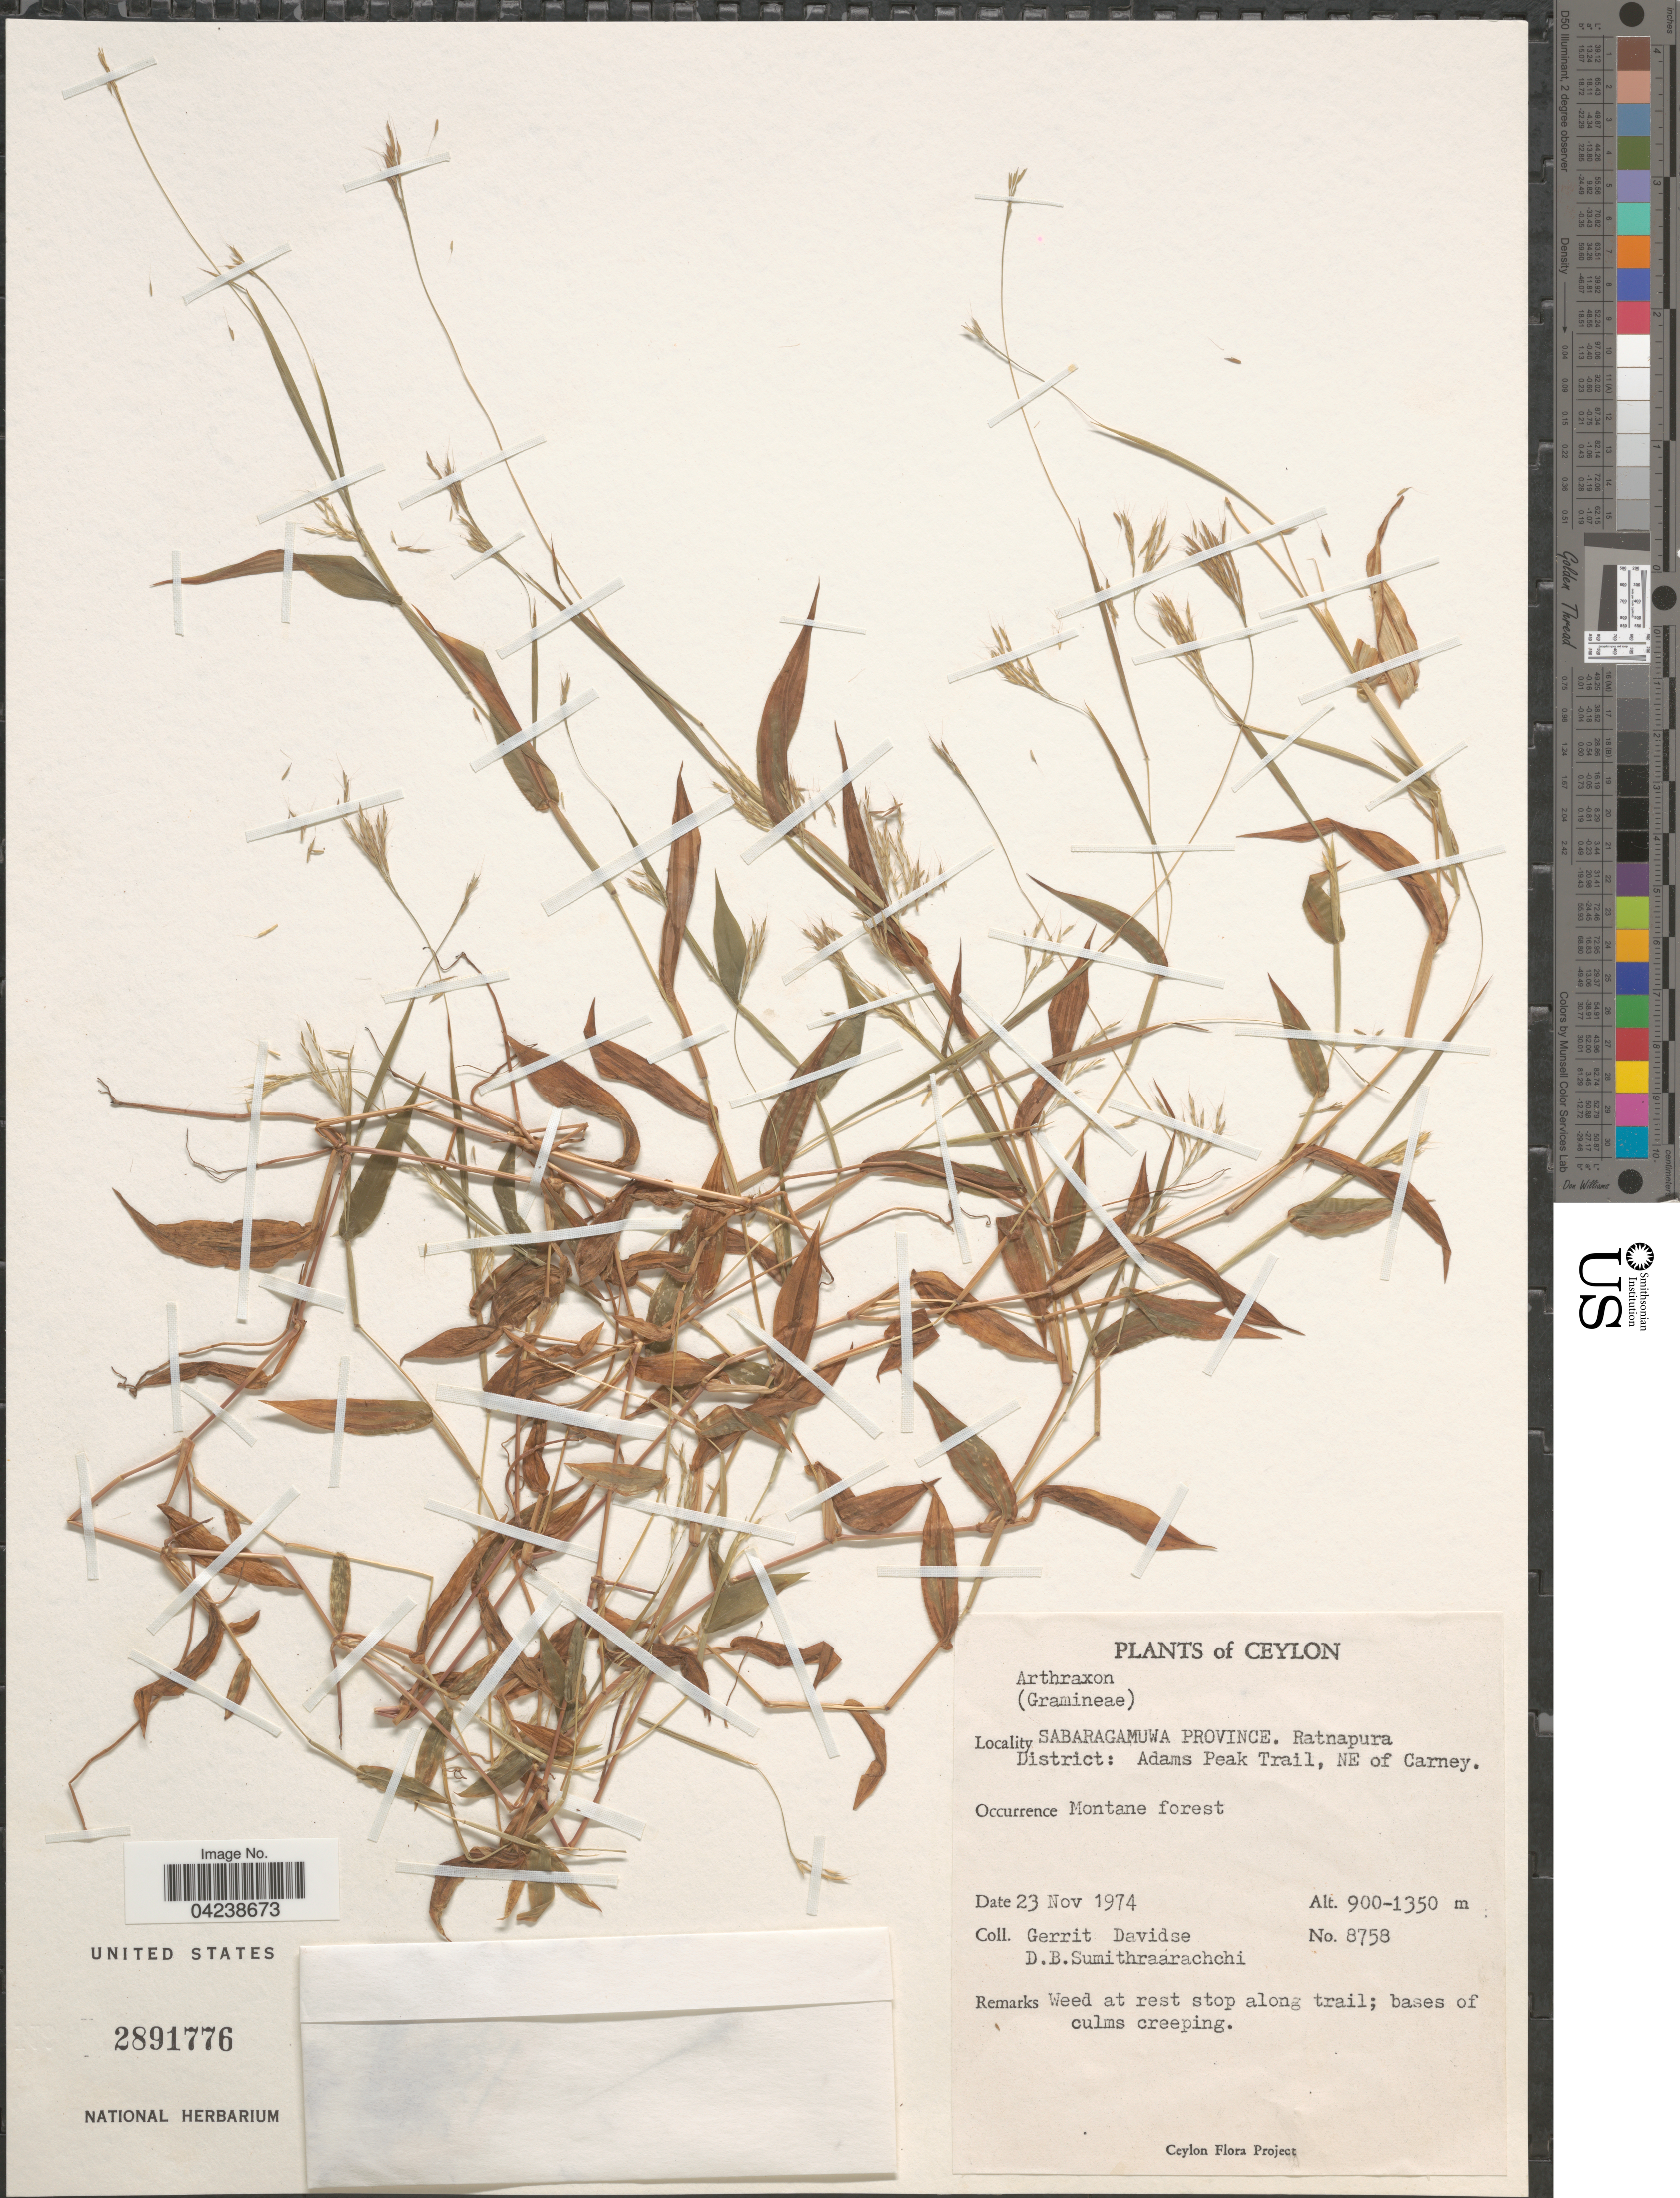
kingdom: Plantae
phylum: Tracheophyta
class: Liliopsida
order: Poales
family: Poaceae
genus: Arthraxon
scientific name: Arthraxon sp.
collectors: G. Davidse & D. B. Sumithraarachchi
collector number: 8758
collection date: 1974-11-23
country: Sri Lanka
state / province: Sabaragamuwa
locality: Ceylon. Ratnapura District: Adams Peak Trail, NE of Carney.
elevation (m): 900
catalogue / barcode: US 2891776